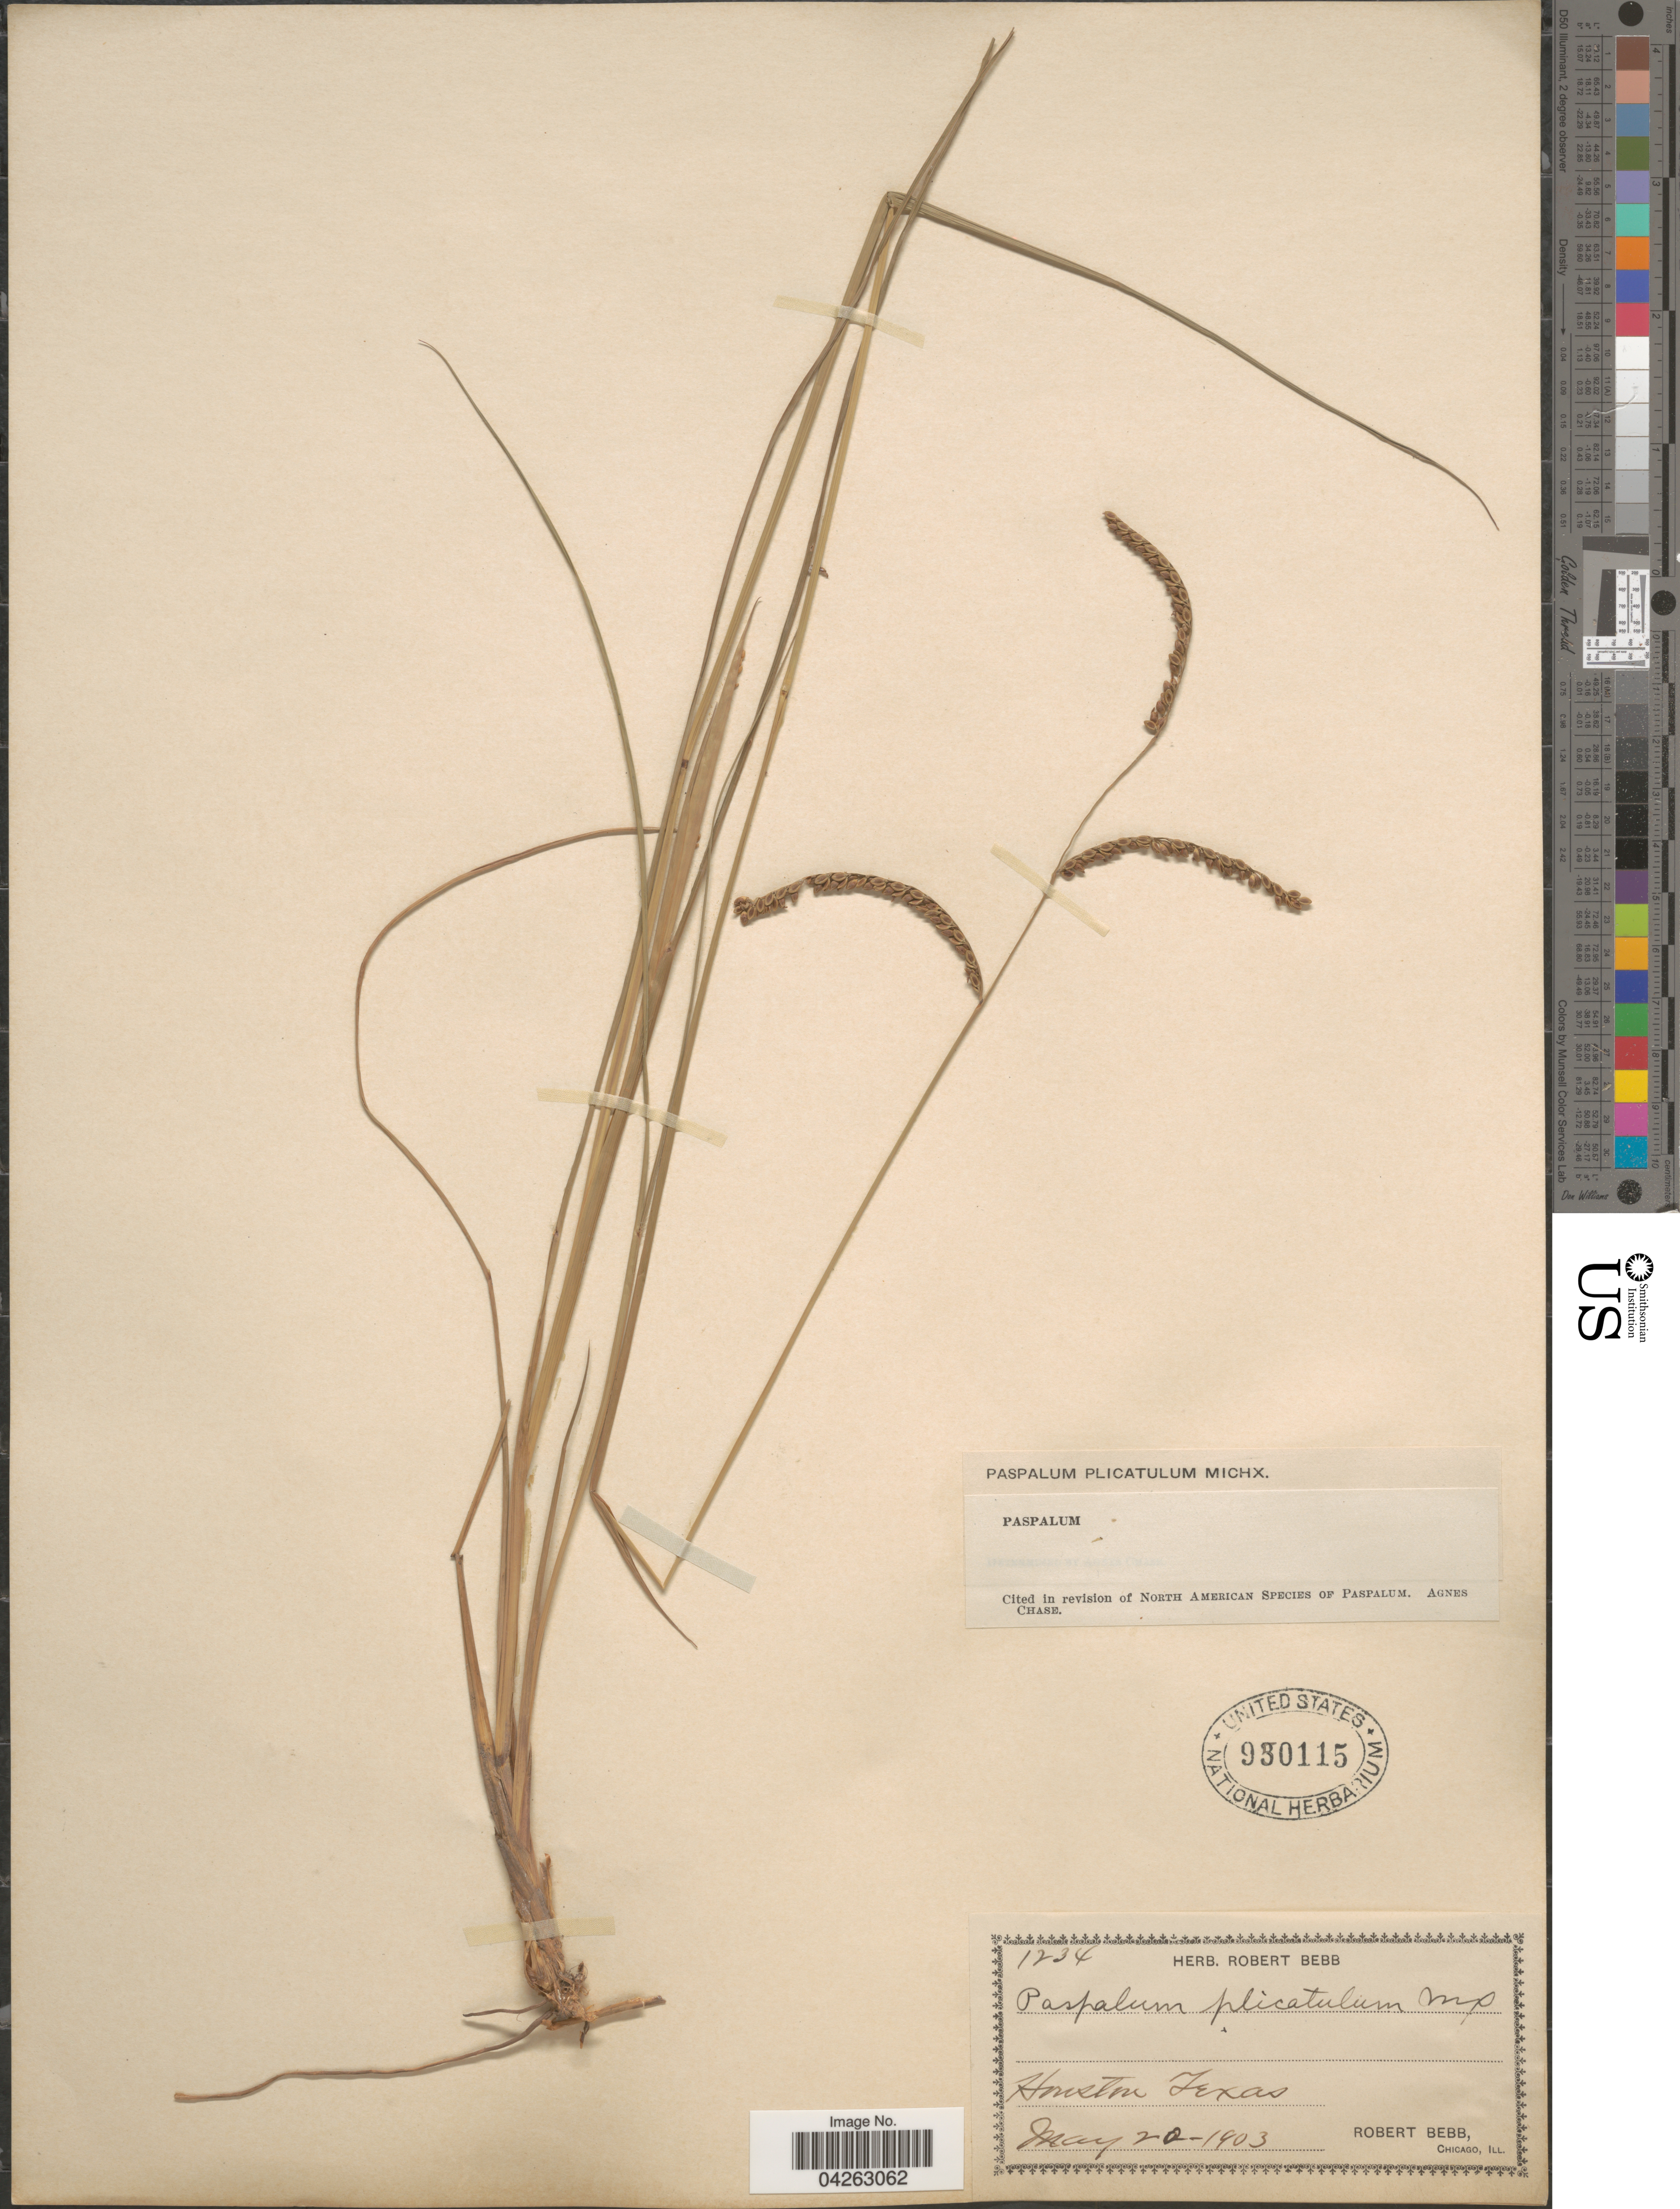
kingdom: Plantae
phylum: Tracheophyta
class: Liliopsida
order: Poales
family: Poaceae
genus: Paspalum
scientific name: Paspalum plicatulum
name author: Michx.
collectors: R. Bebb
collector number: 1234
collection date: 1903-05-20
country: United States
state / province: Texas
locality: Houston.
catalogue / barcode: US 950115